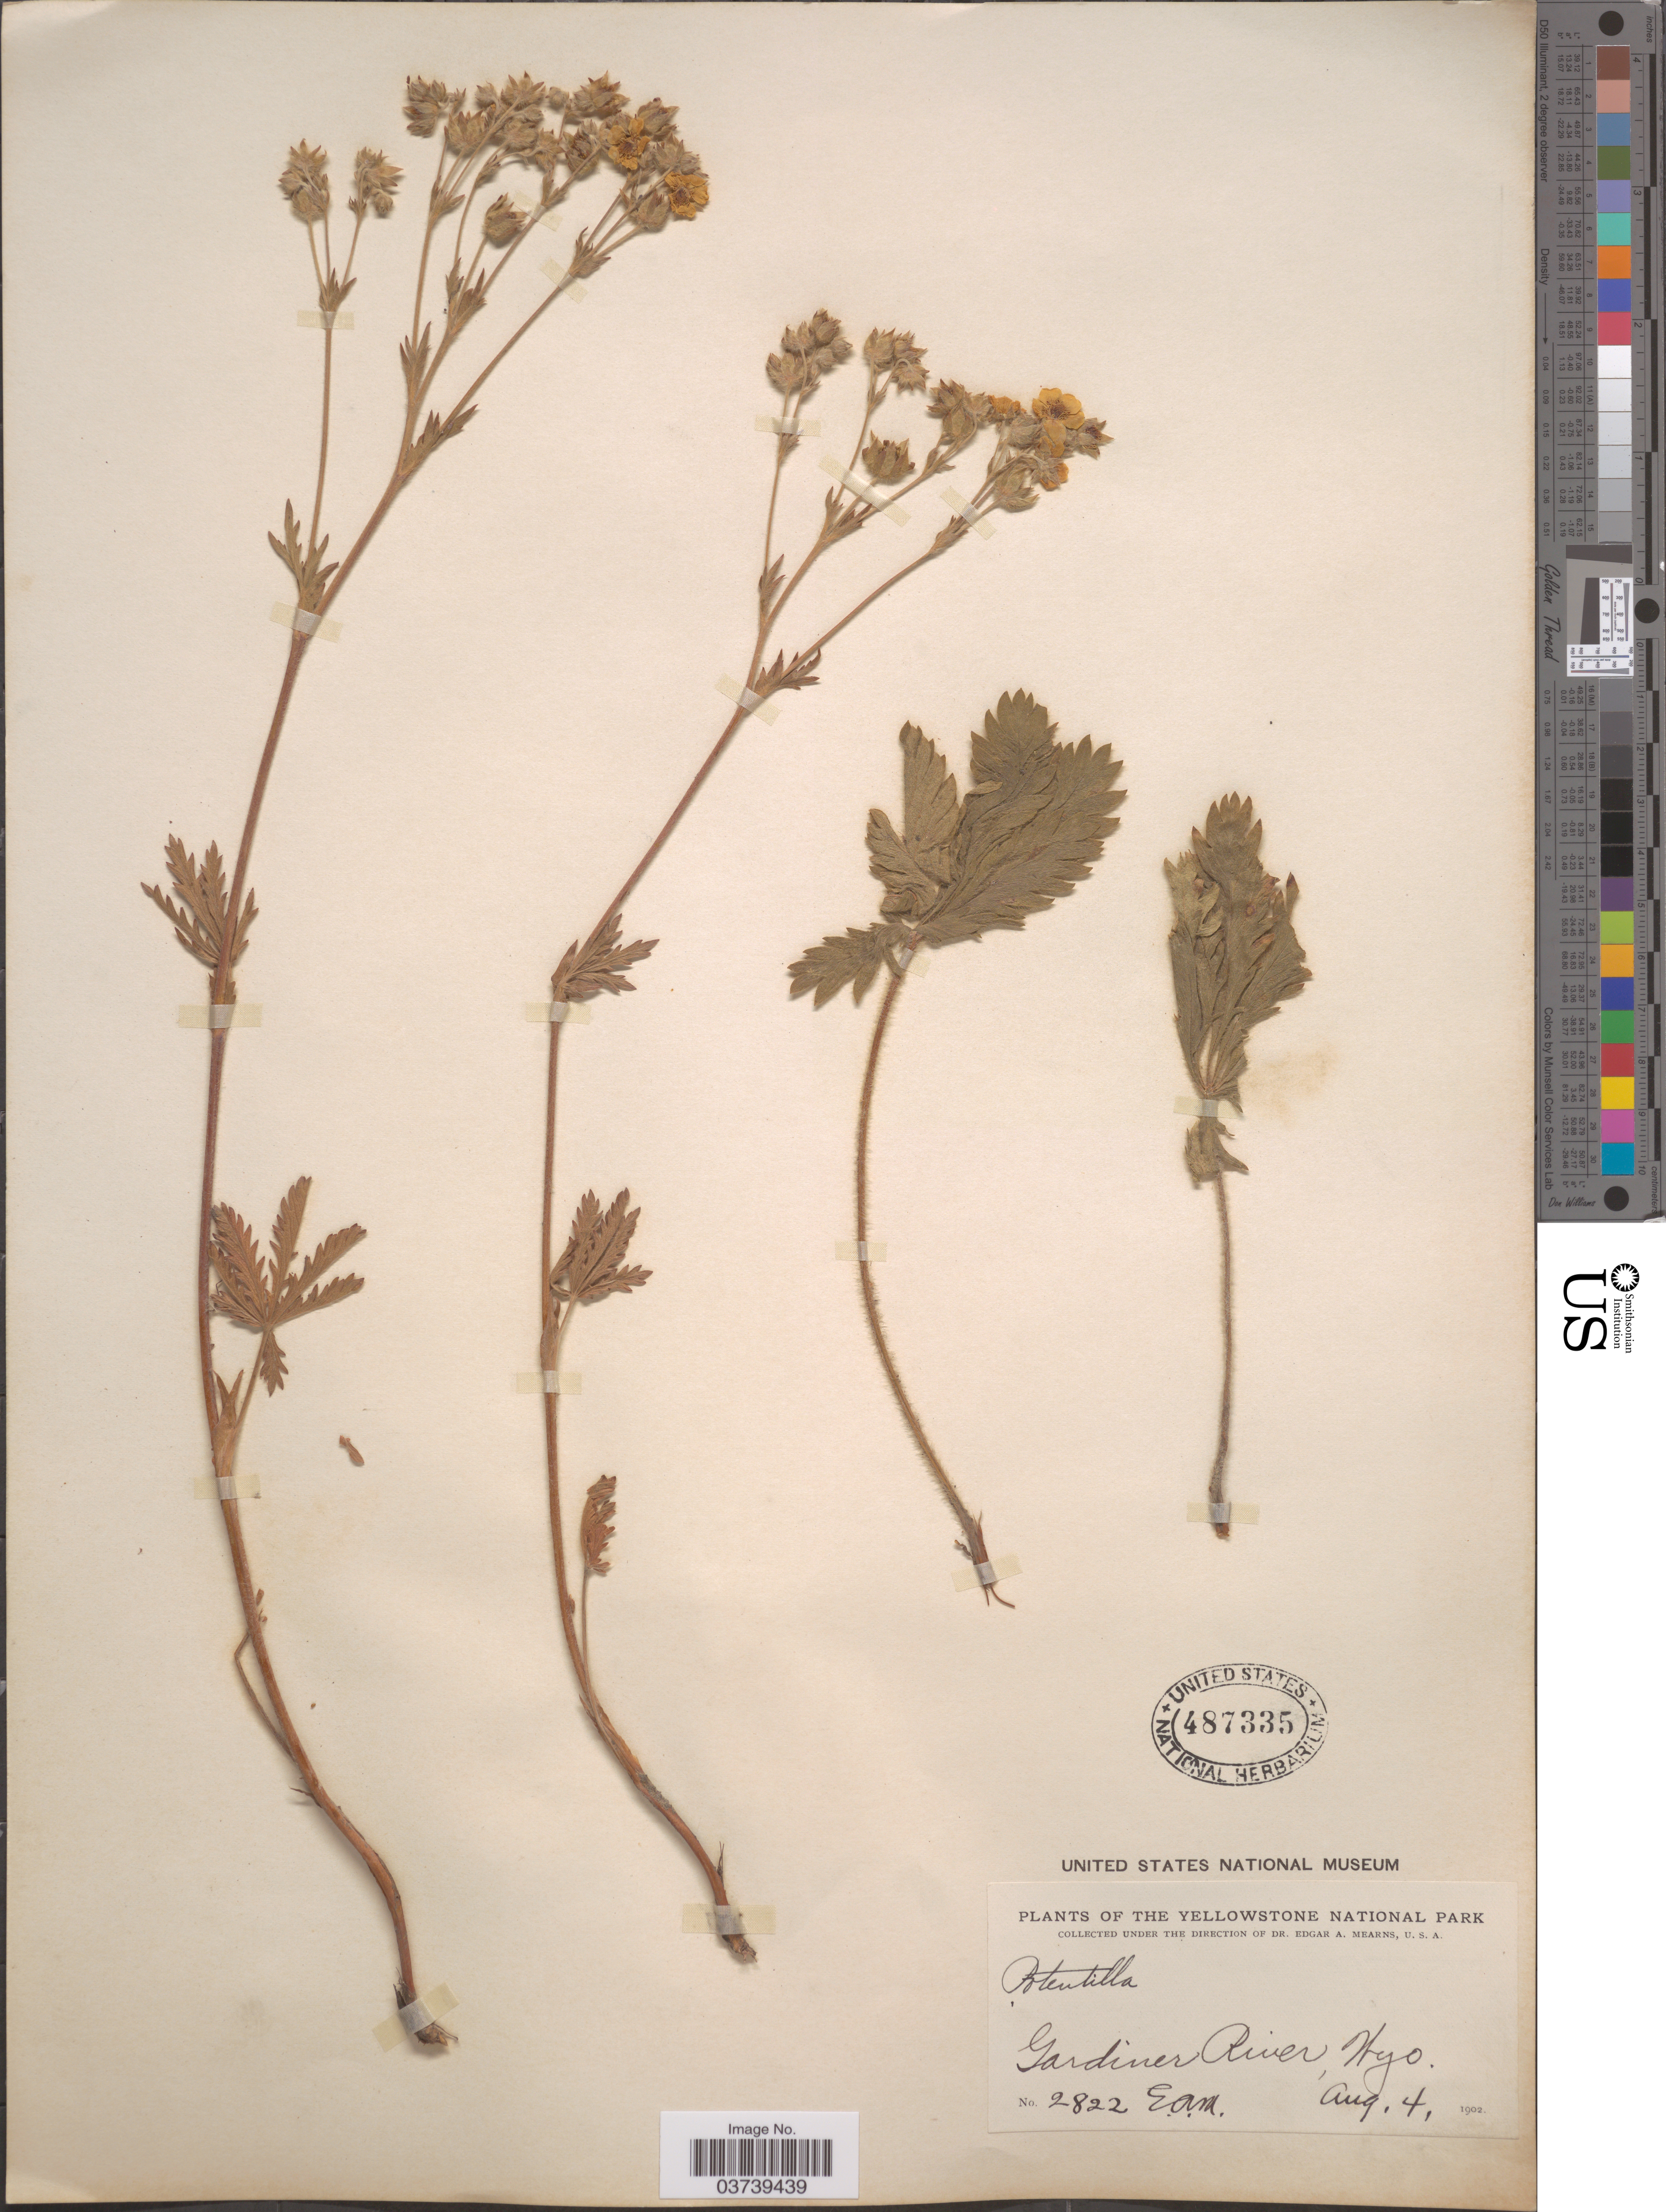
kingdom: Plantae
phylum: Tracheophyta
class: Magnoliopsida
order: Rosales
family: Rosaceae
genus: Potentilla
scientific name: Potentilla sp.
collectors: E. A. Mearns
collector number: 2822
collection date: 1902-08-04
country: United States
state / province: Wyoming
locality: The Yellowstone National Park. Gardiner River.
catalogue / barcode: US 487335